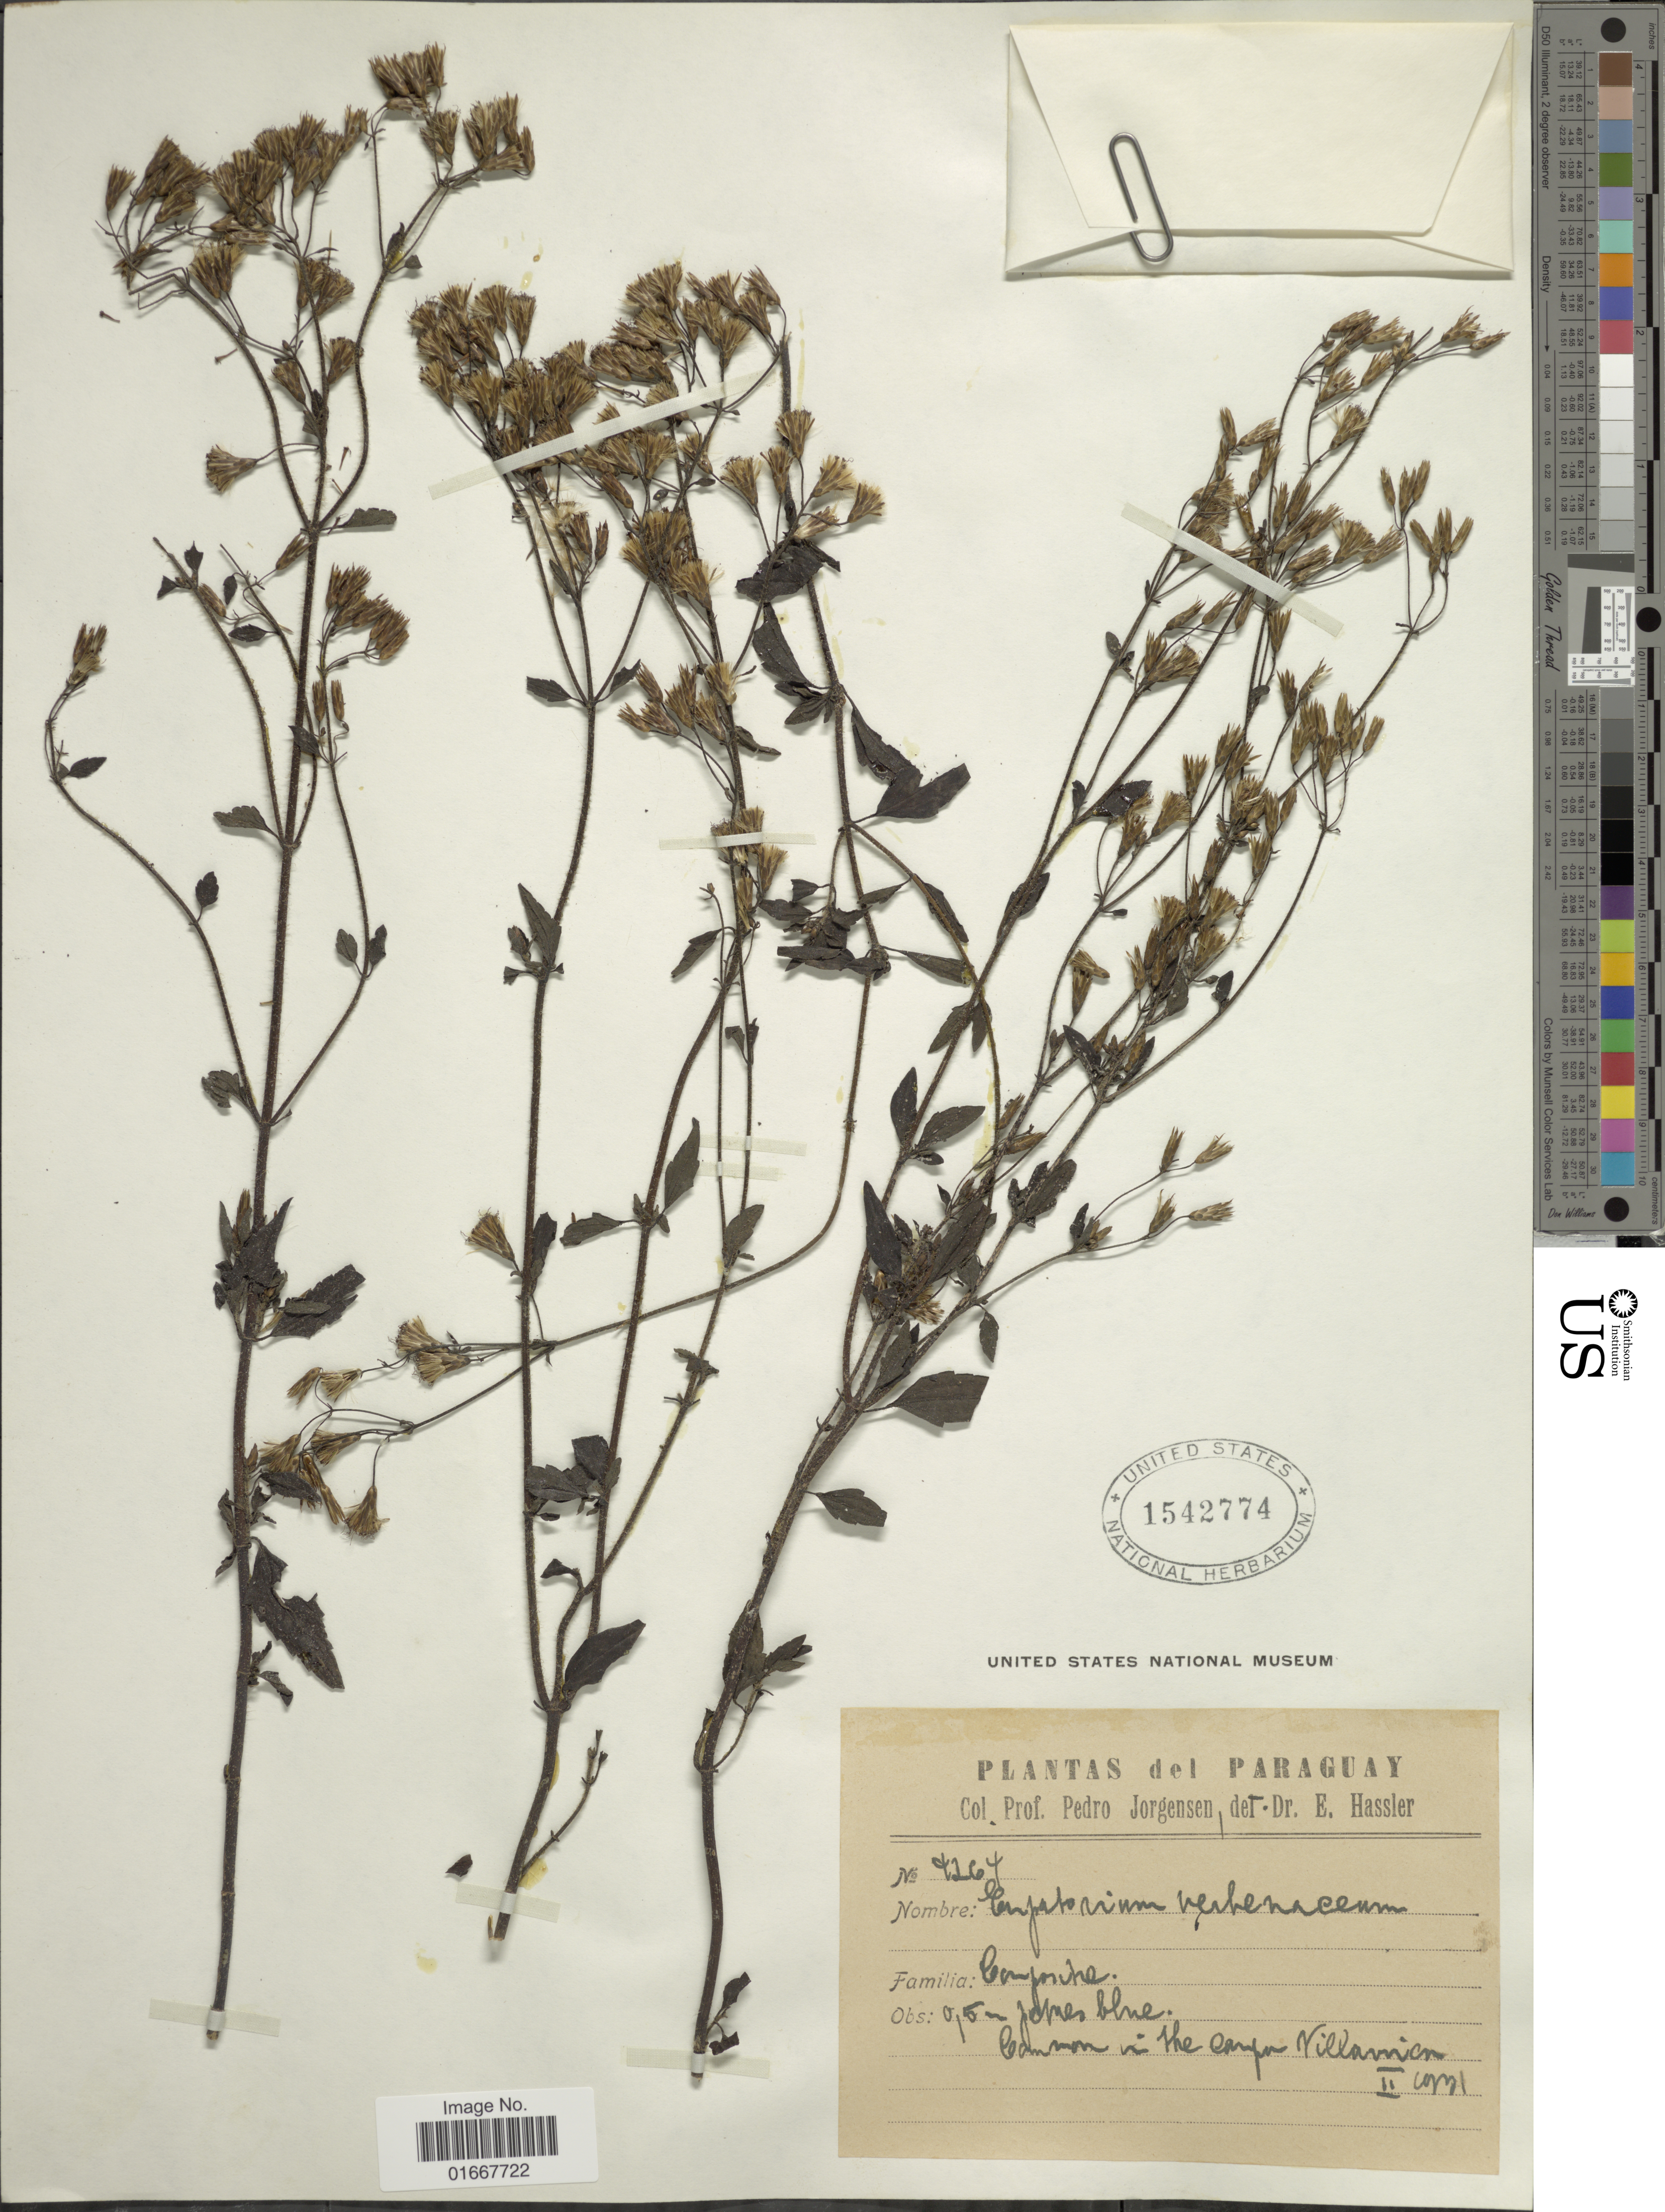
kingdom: Plantae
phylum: Tracheophyta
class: Magnoliopsida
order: Asterales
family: Asteraceae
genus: Chromolaena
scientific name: Chromolaena verbenacea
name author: (DC.) R.M. King & H. Rob.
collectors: P. Jörgensen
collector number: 4264*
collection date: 1931-02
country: Paraguay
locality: Campo Villarrica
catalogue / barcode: US 1542774